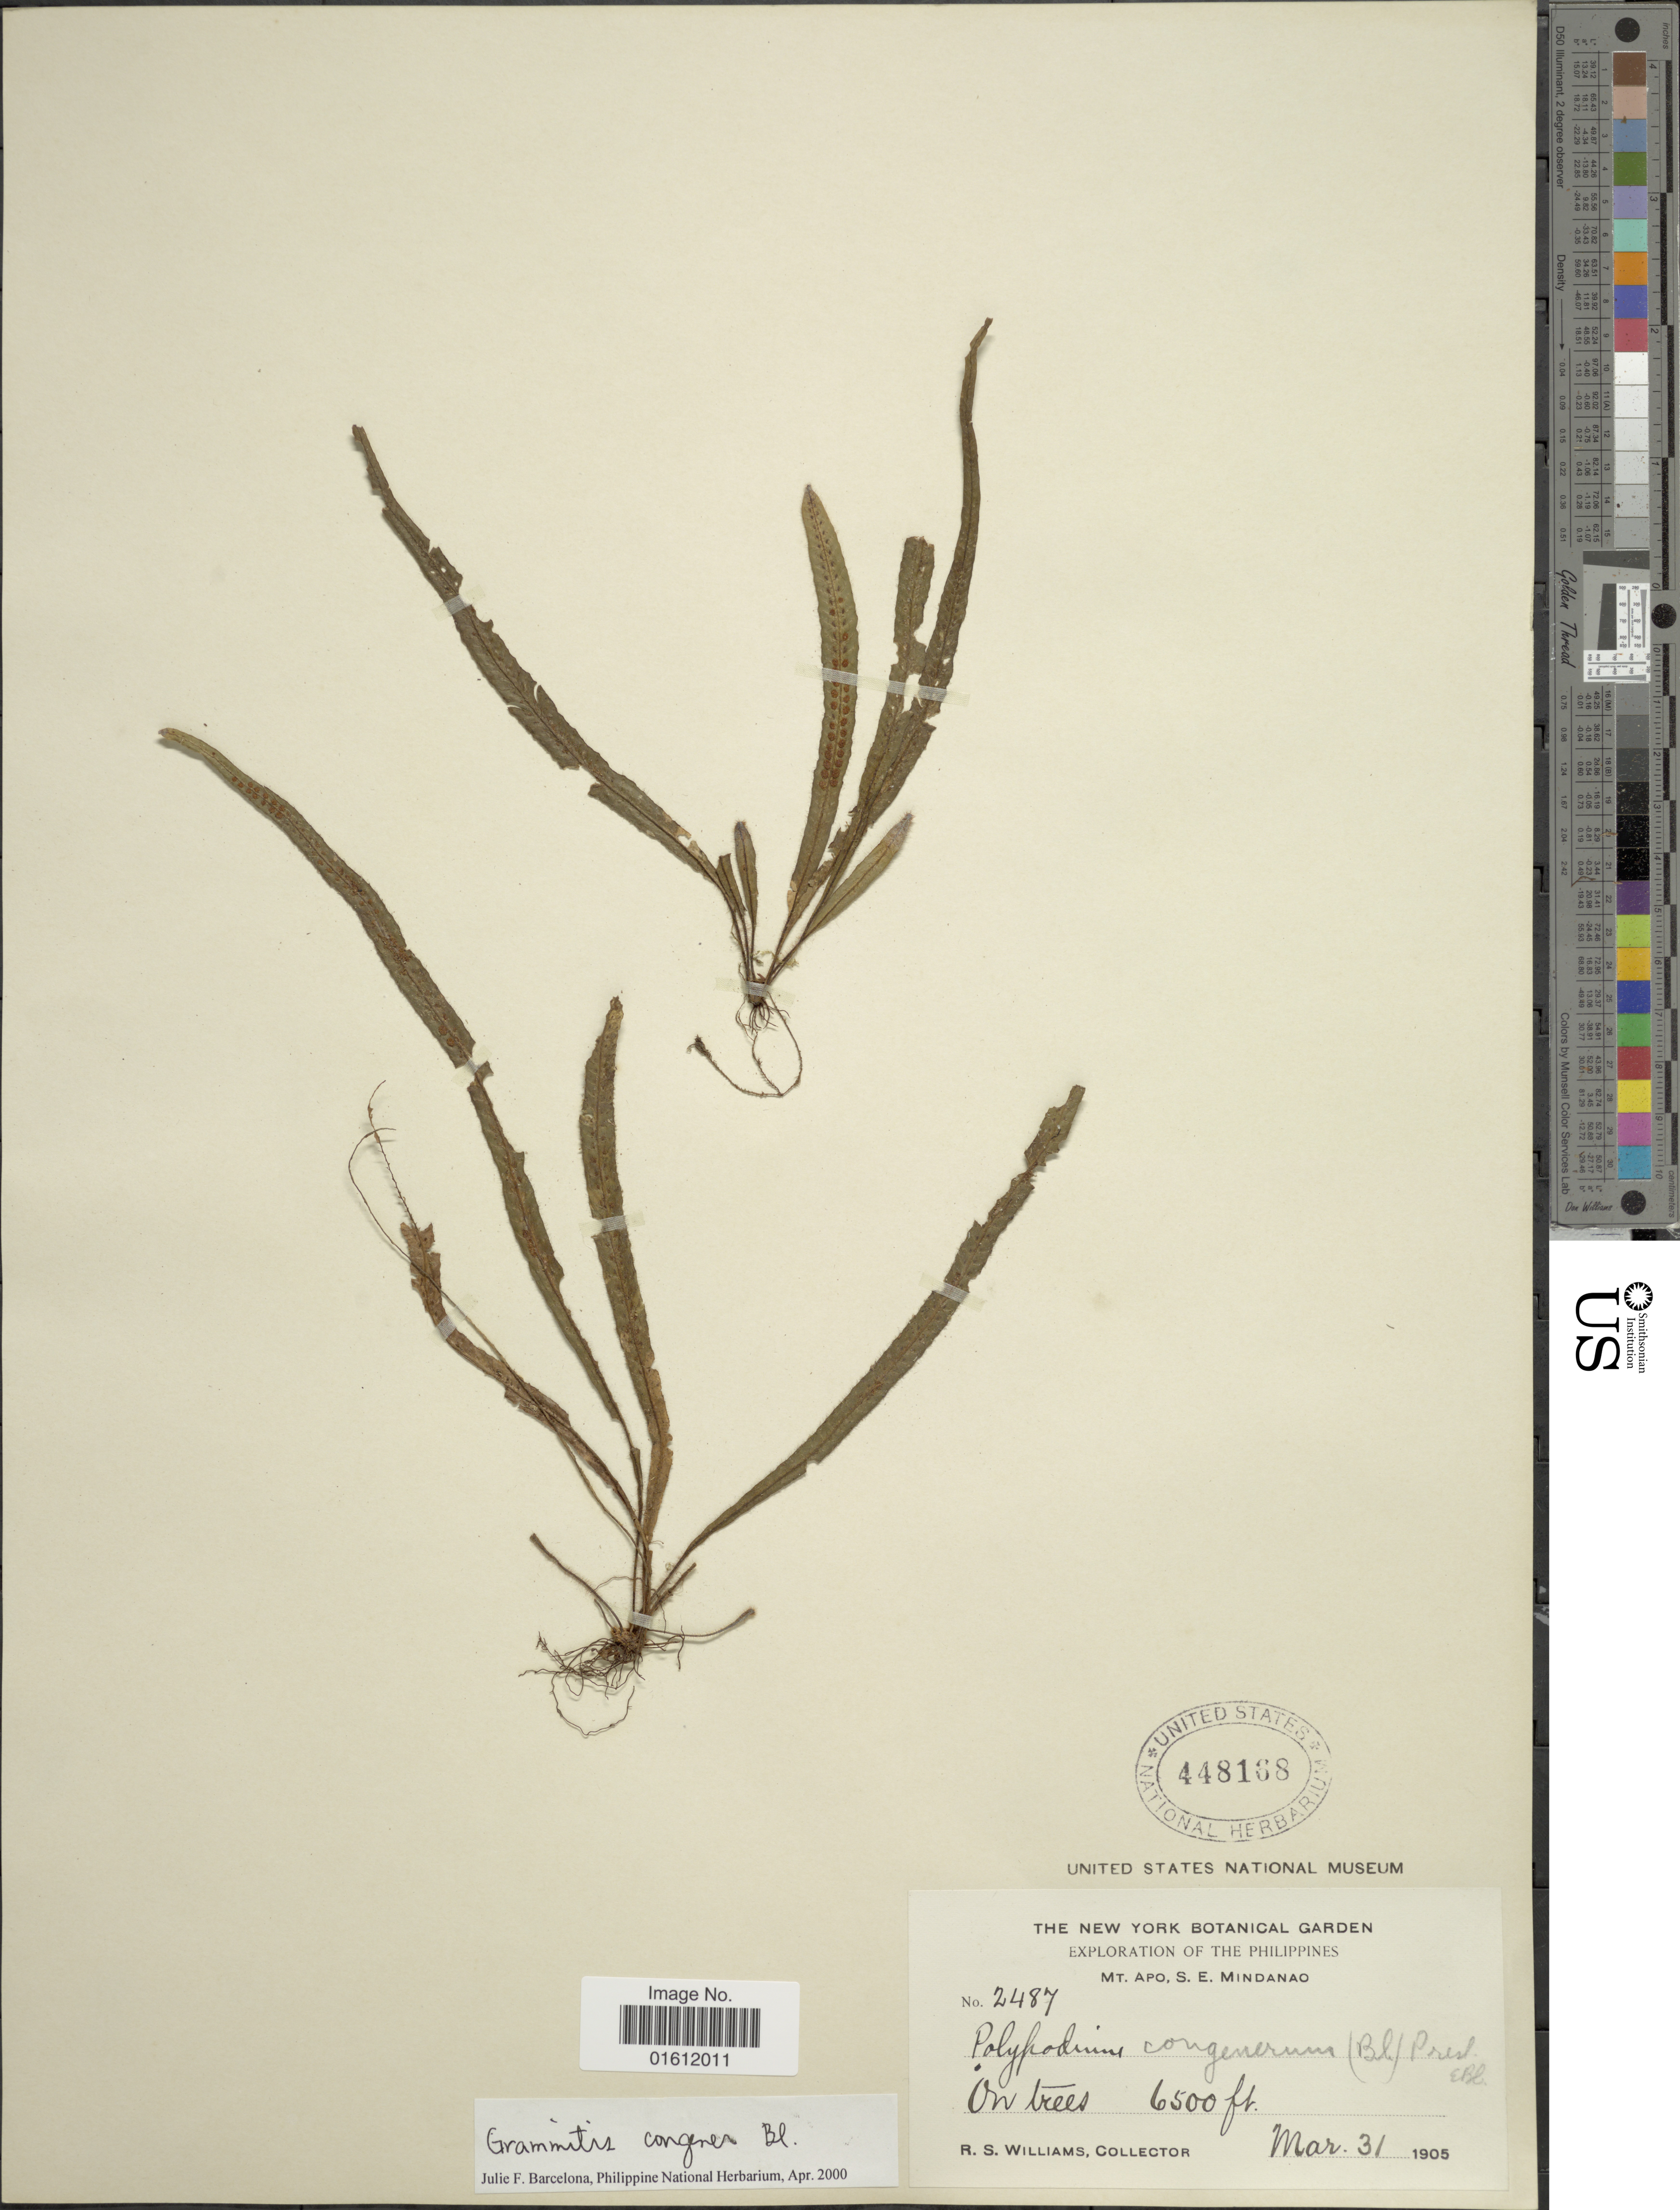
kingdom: Plantae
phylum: Tracheophyta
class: Polypodiopsida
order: Polypodiales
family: Polypodiaceae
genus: Oreogrammitis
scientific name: Oreogrammitis congener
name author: (Blume) Parris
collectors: R. S. Williams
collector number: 2487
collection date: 1905-03-31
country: Philippines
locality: Mt Apo, S.E. Mindanao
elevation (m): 1981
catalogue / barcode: US 448168